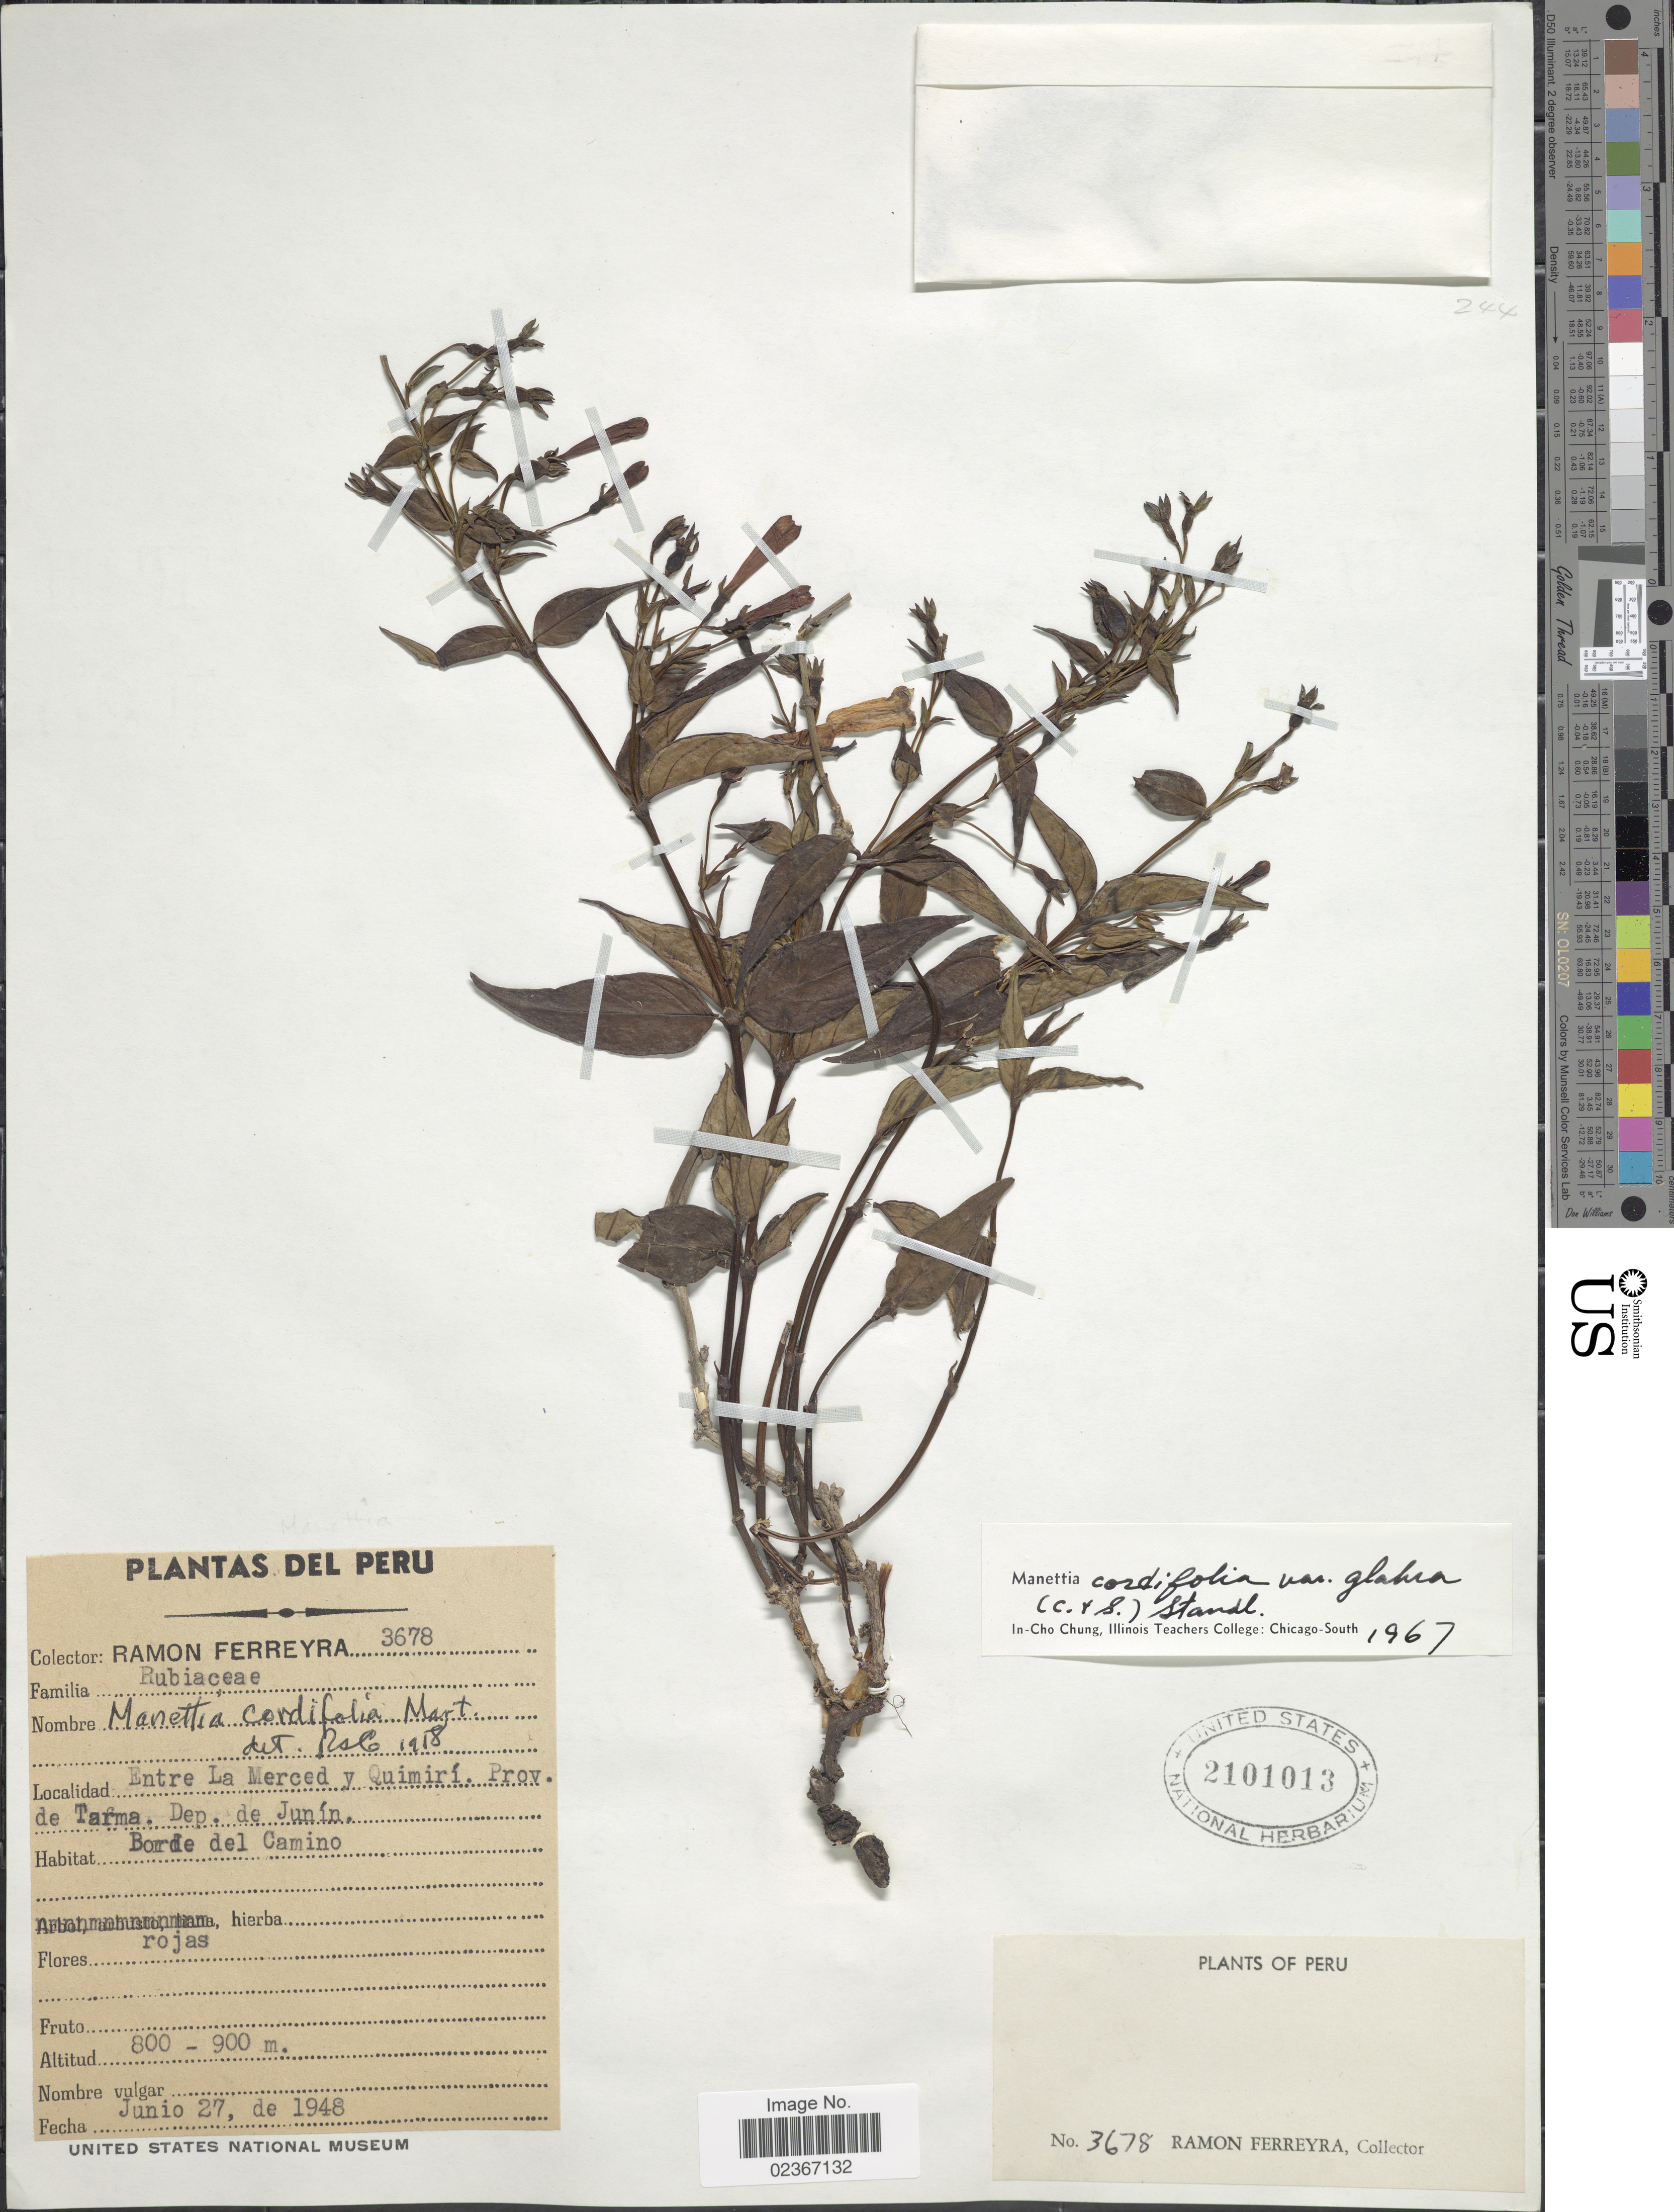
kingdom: Plantae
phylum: Tracheophyta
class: Magnoliopsida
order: Gentianales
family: Rubiaceae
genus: Manettia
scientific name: Manettia cordifolia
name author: Mart.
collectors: R. A. Ferreyra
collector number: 3678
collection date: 1948-06-27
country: Peru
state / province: Junín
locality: Entre La Merced y Quimiri. Prov. de Tarma. Dep. de Junin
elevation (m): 800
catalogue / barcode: US 2101013